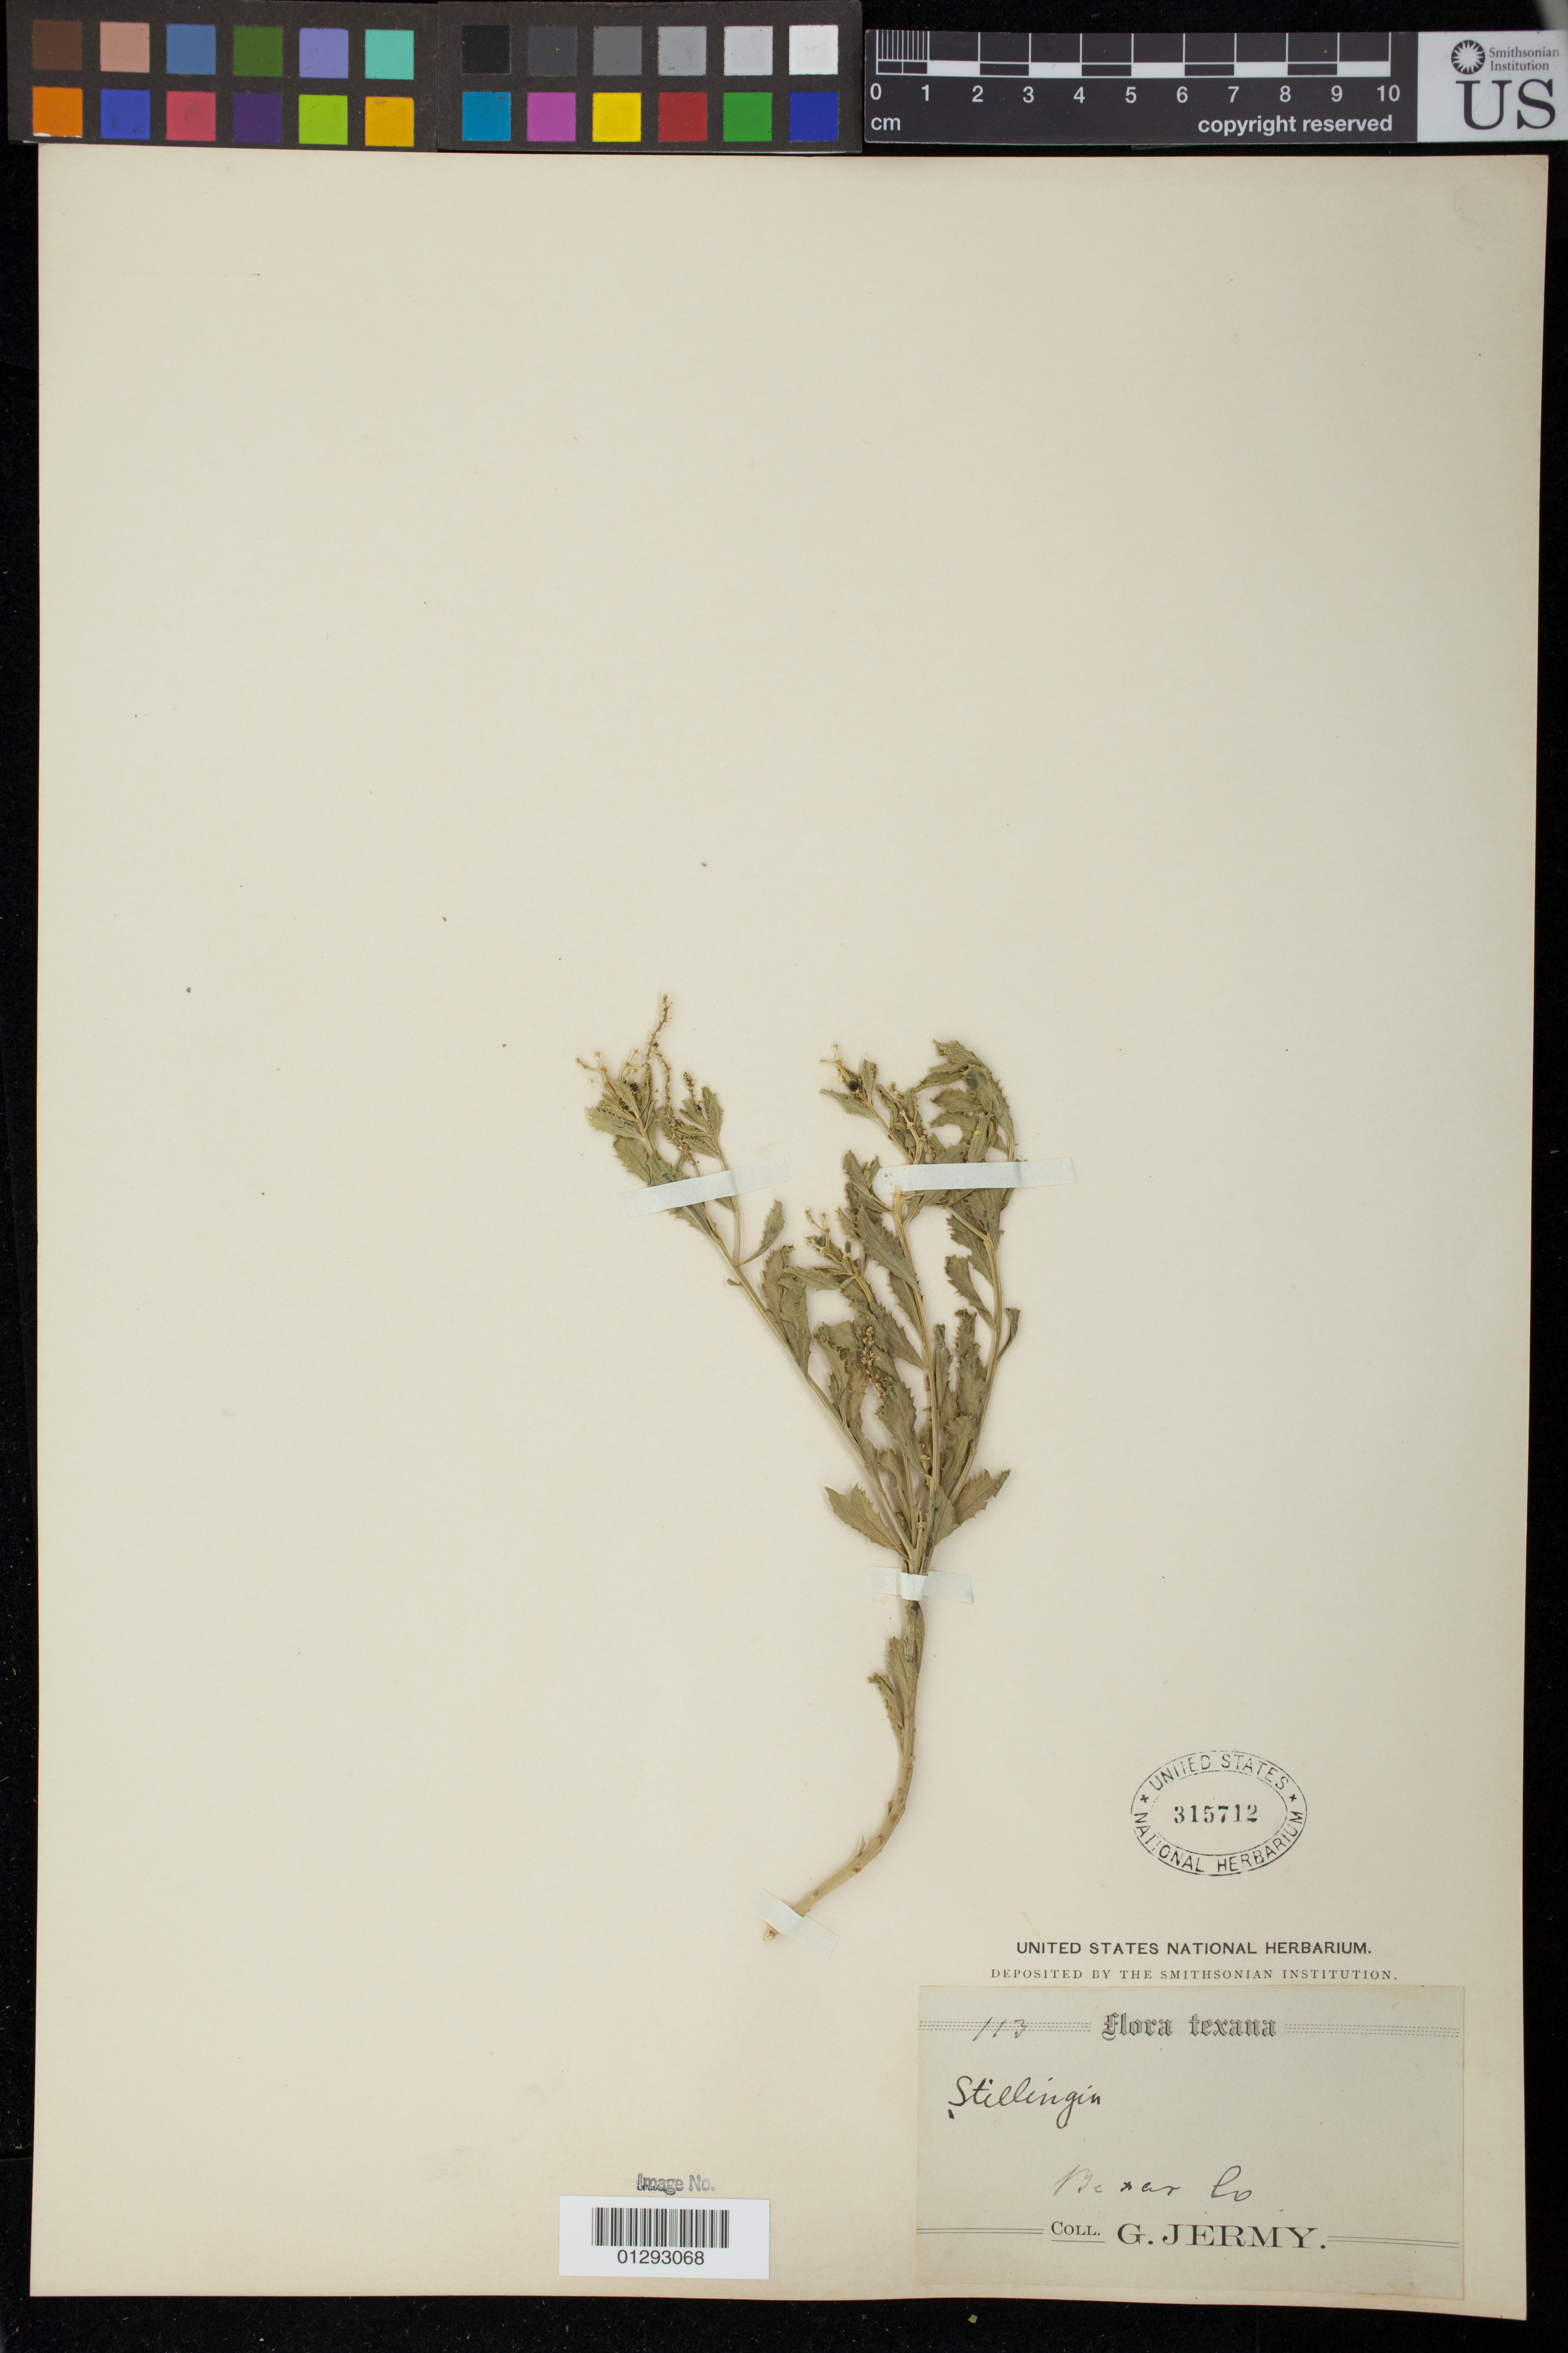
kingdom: Plantae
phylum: Tracheophyta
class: Magnoliopsida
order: Malpighiales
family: Euphorbiaceae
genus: Stillingia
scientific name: Stillingia treculiana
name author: (Müll. Arg.) I.M. Johnst.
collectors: G. Jermy (herb.)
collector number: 113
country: United States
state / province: Texas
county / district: Bexar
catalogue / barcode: US 315712